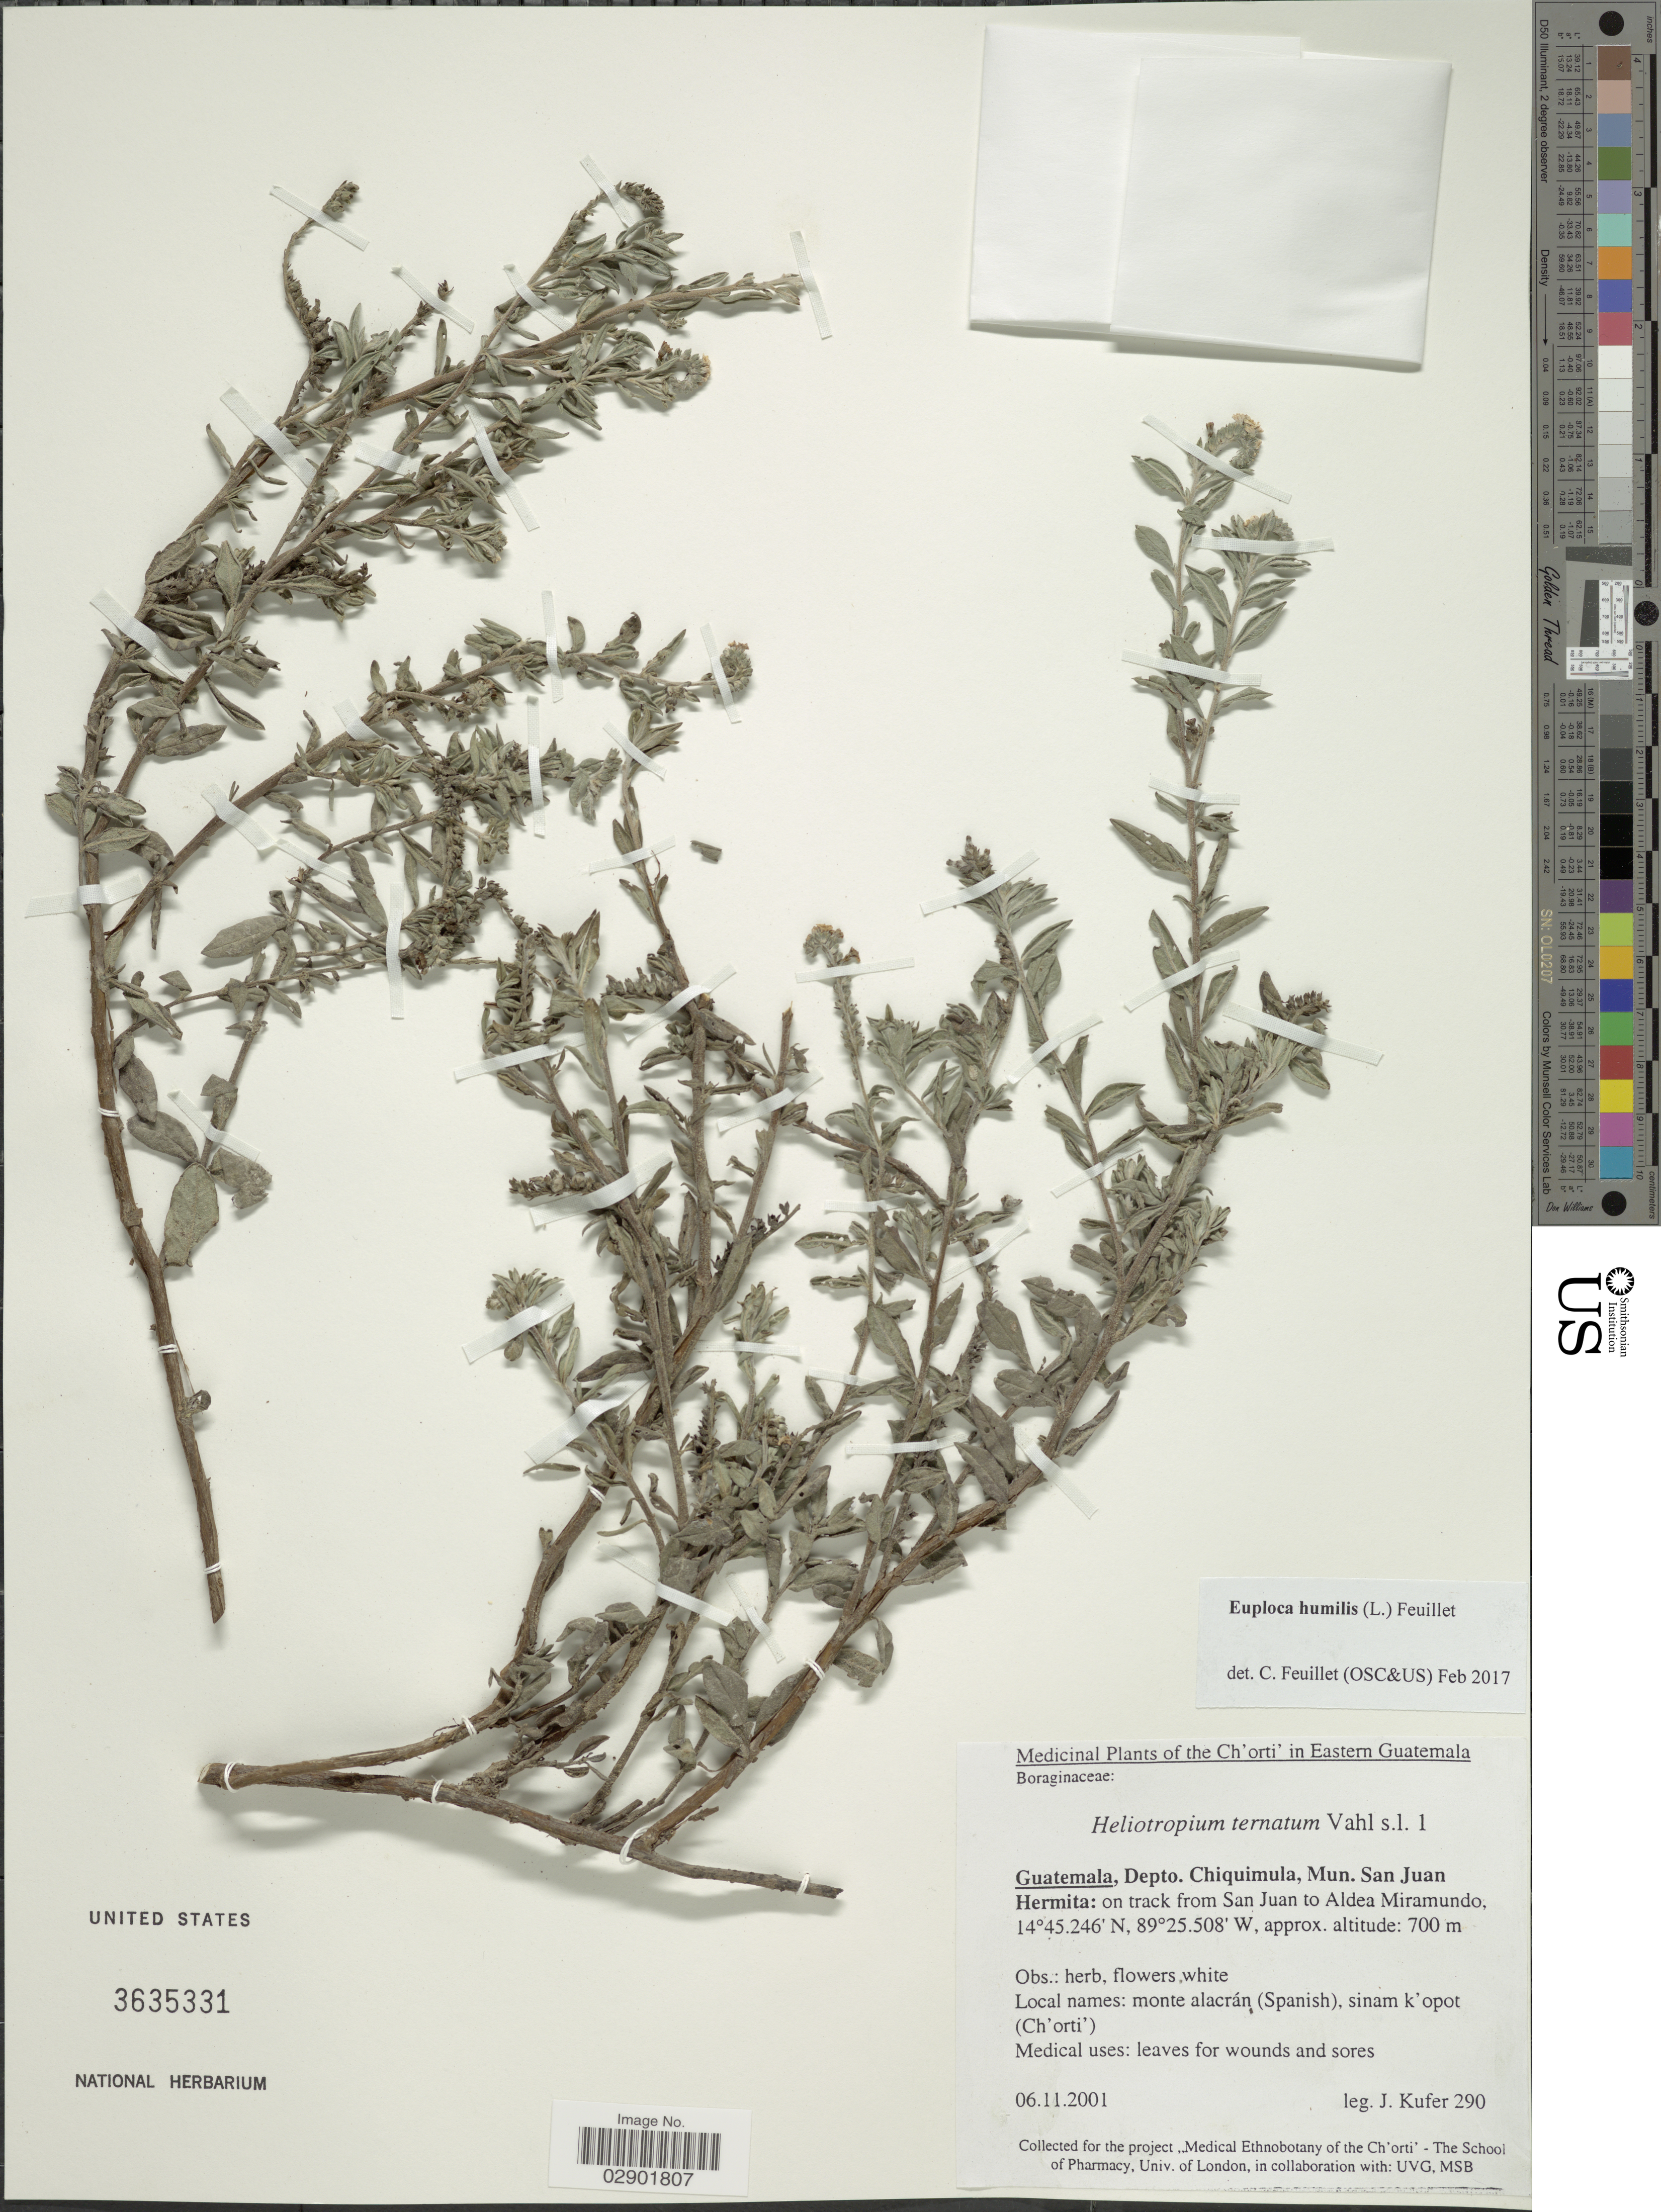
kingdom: Plantae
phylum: Tracheophyta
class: Magnoliopsida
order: Boraginales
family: Heliotropiaceae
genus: Euploca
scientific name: Euploca humilis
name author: (L.) Feuillet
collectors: J. Kufer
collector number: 290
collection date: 2001-11-06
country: Guatemala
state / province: Chiquimula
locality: Depto. Chiquimula, Mun. San Juan Hermita: on track from San Juan to Aldea Miramundo.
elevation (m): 700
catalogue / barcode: US 3635331